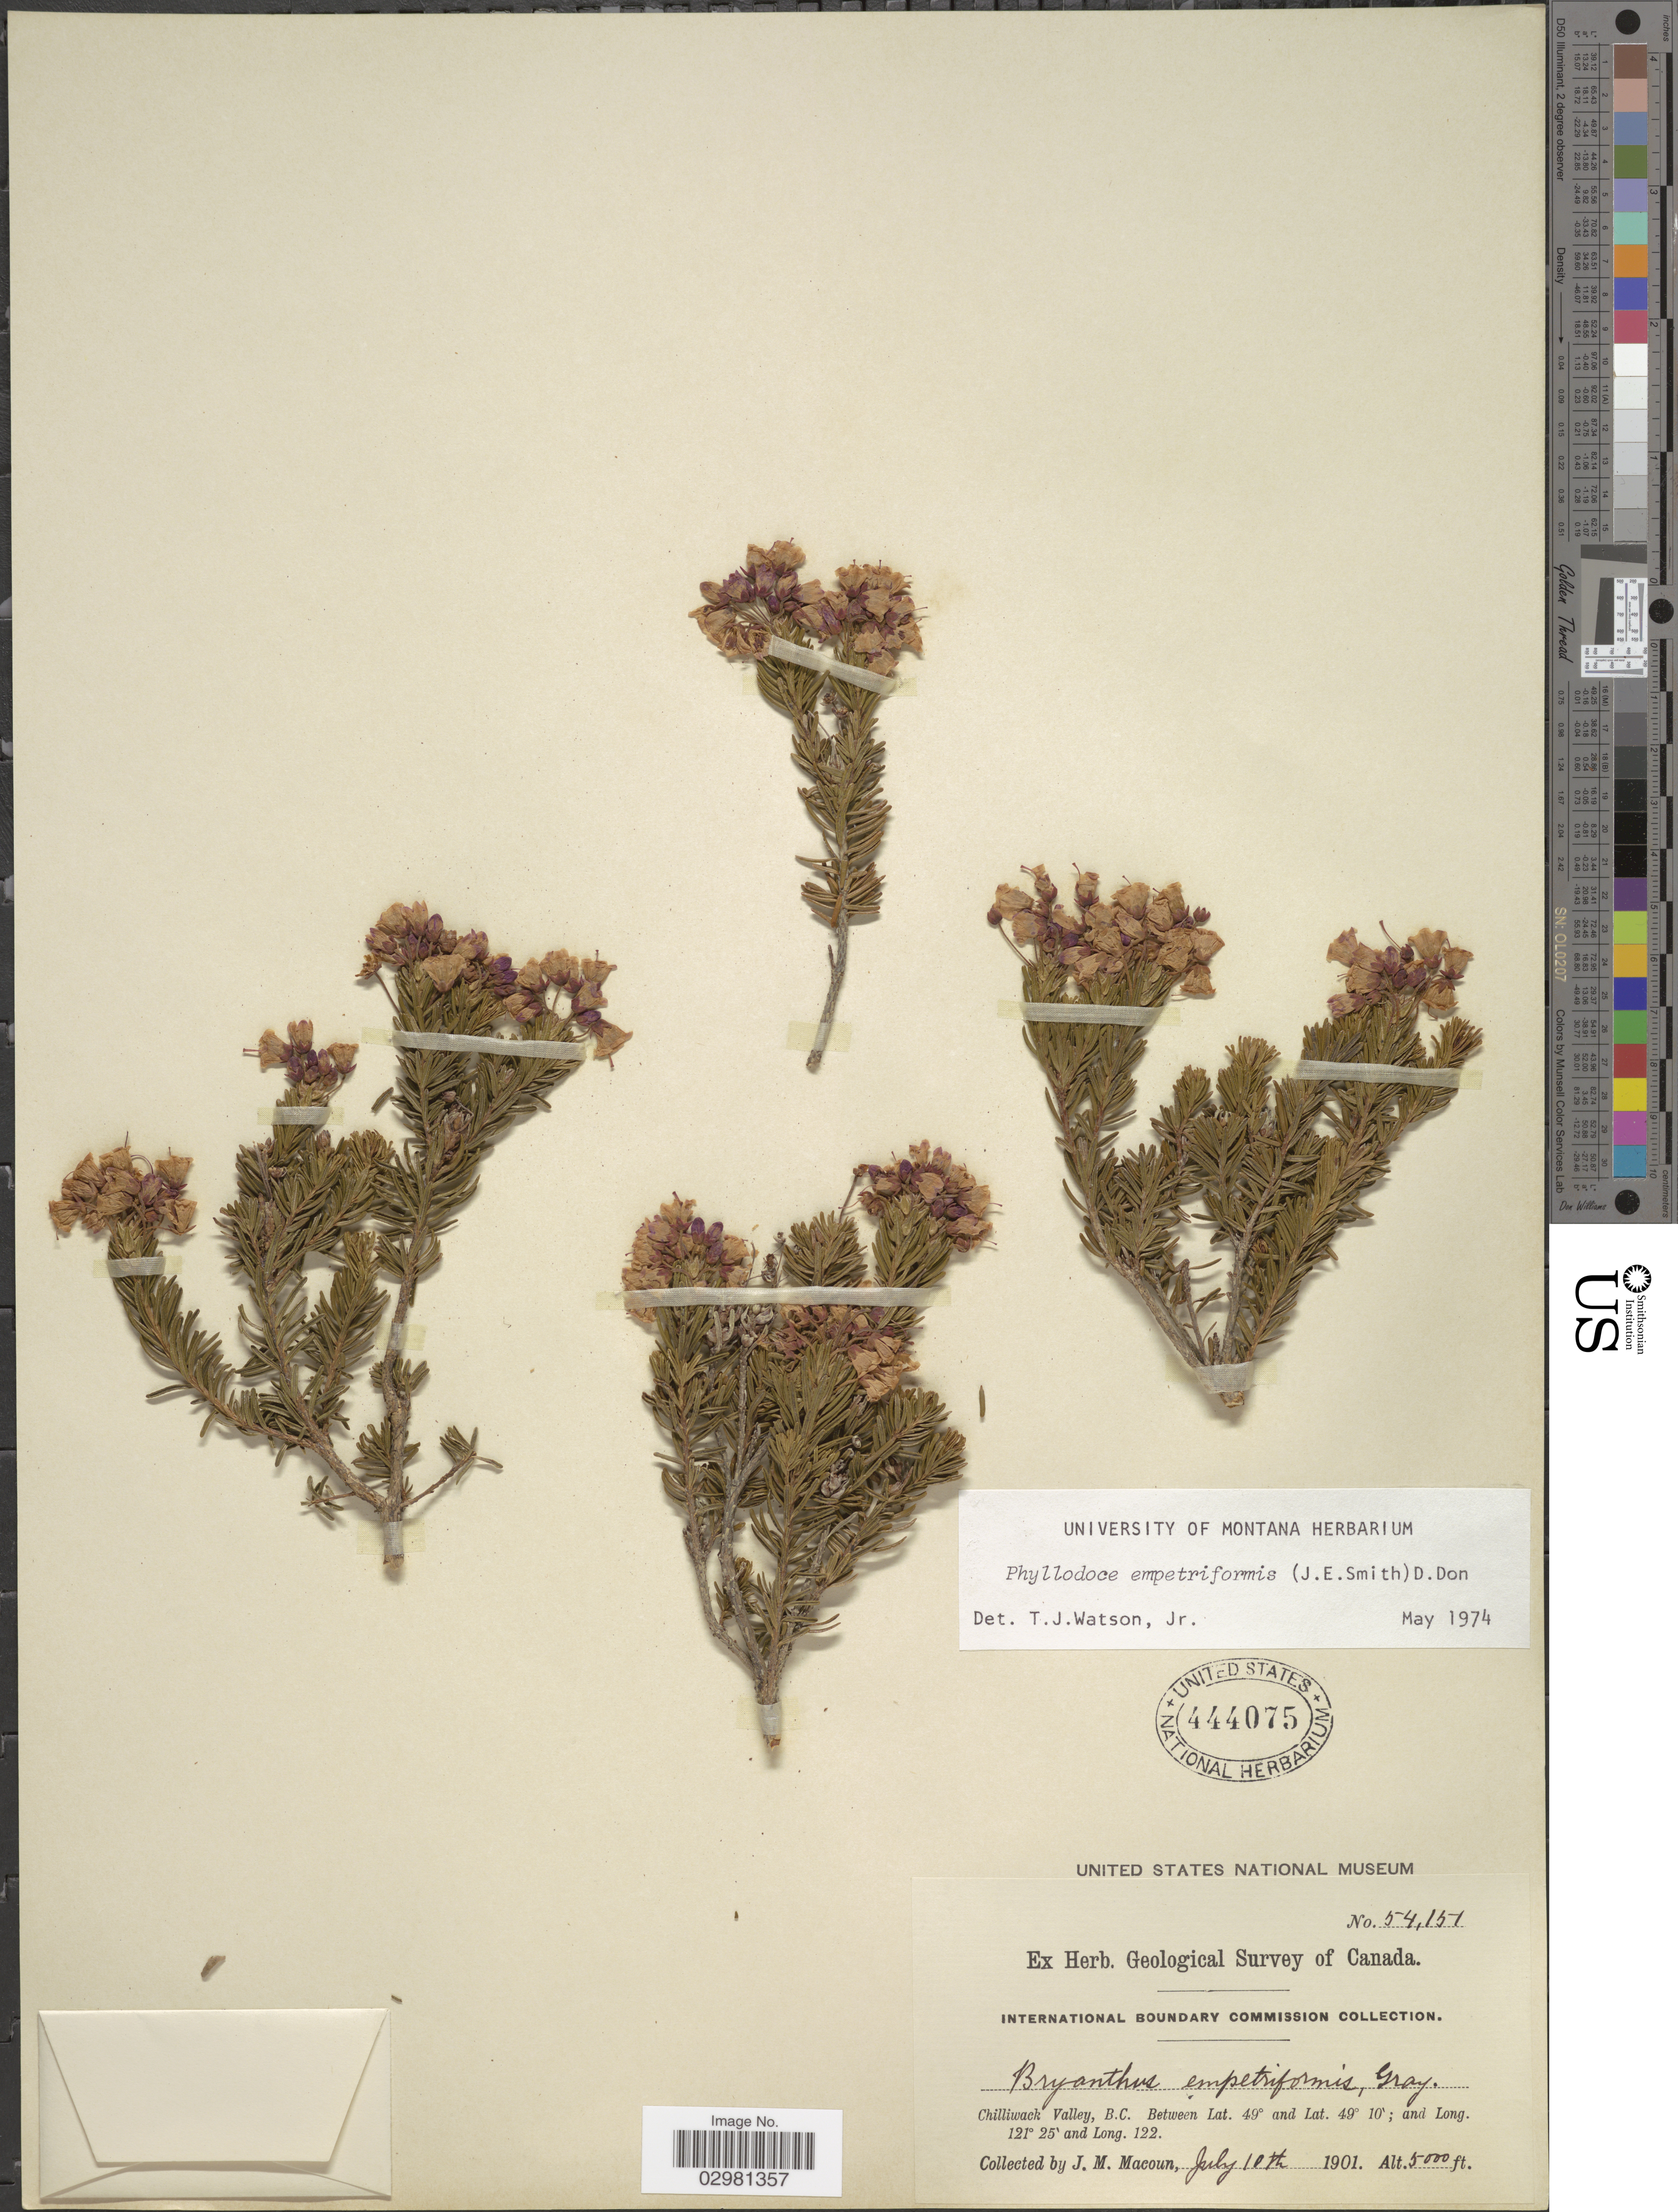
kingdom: Plantae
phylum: Tracheophyta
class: Magnoliopsida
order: Ericales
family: Ericaceae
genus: Phyllodoce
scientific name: Phyllodoce empetiformis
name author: (Small) D. Don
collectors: J. M. Macoun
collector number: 54151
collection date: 1901-07-10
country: Canada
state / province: British Columbia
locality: Chilliwack Valley, B.C.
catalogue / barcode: US 444075